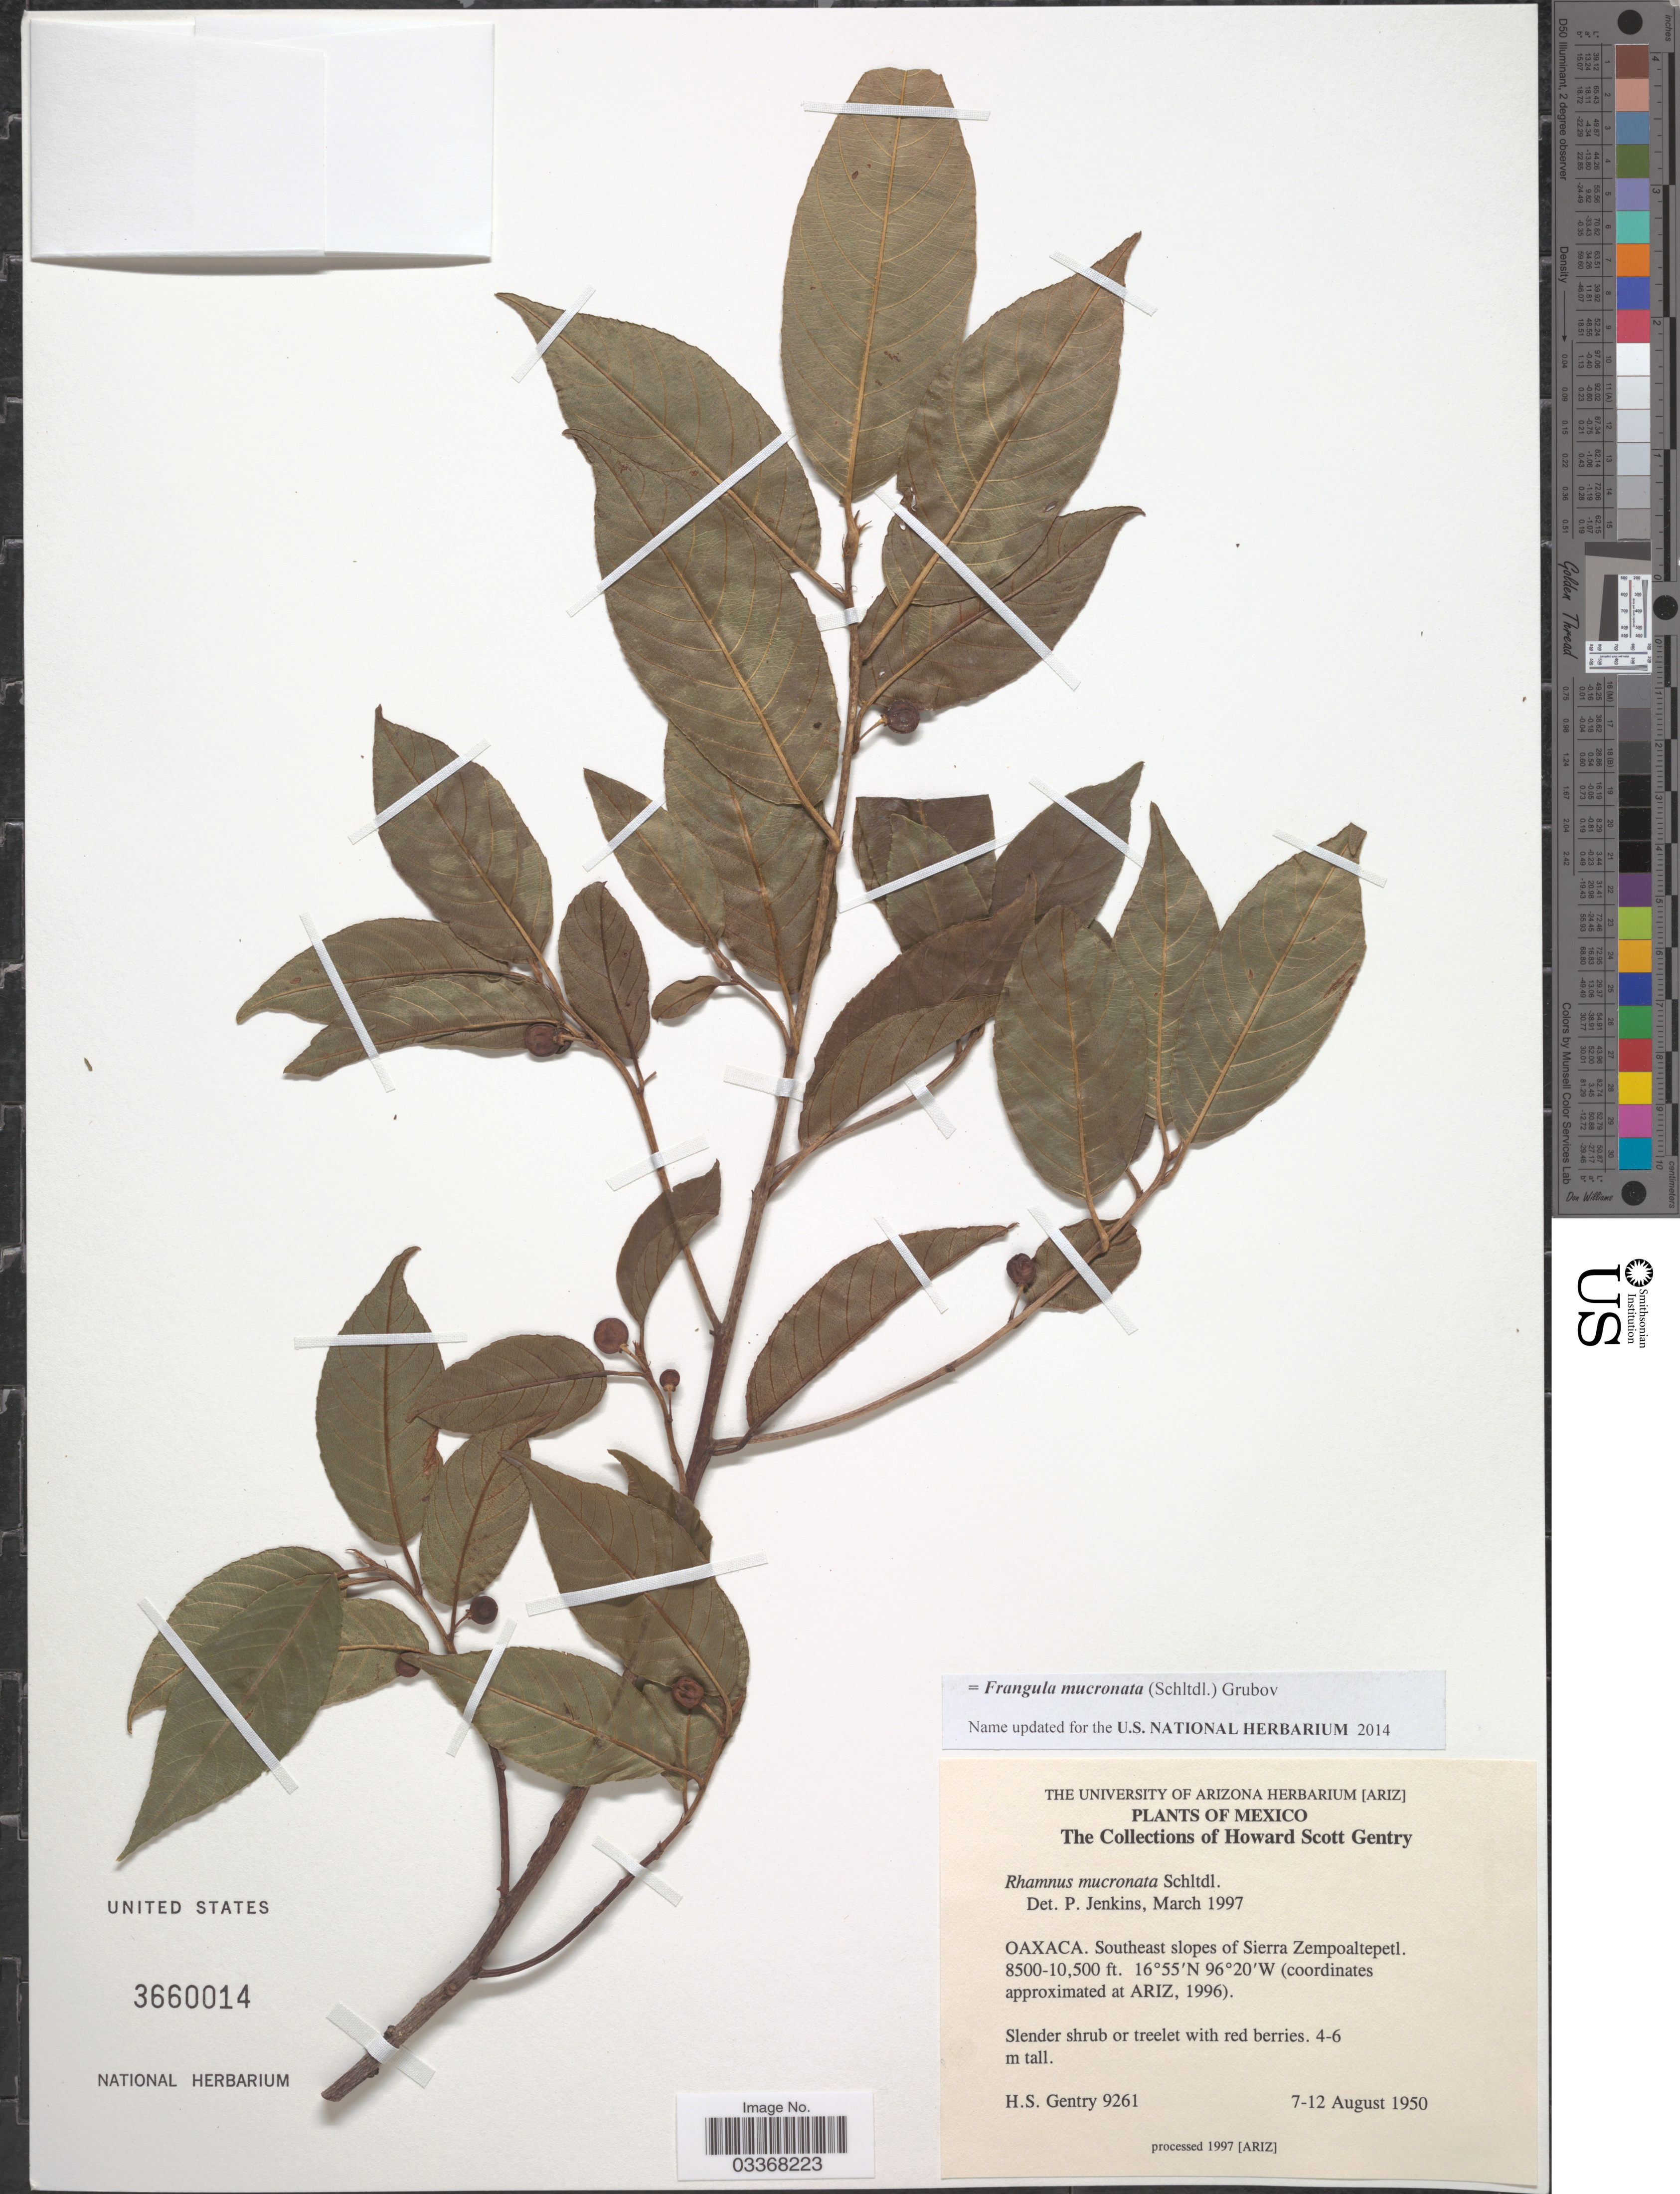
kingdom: Plantae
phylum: Tracheophyta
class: Magnoliopsida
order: Rosales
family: Rhamnaceae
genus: Frangula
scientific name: Frangula mucronata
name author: (Schltdl.) Grubov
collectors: H. S. Gentry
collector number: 9261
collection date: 1950-08-07/1950-08-12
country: Mexico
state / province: Oaxaca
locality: Southeast slopes of Sierra Zempoaltepetl.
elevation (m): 2591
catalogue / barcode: US 3660014